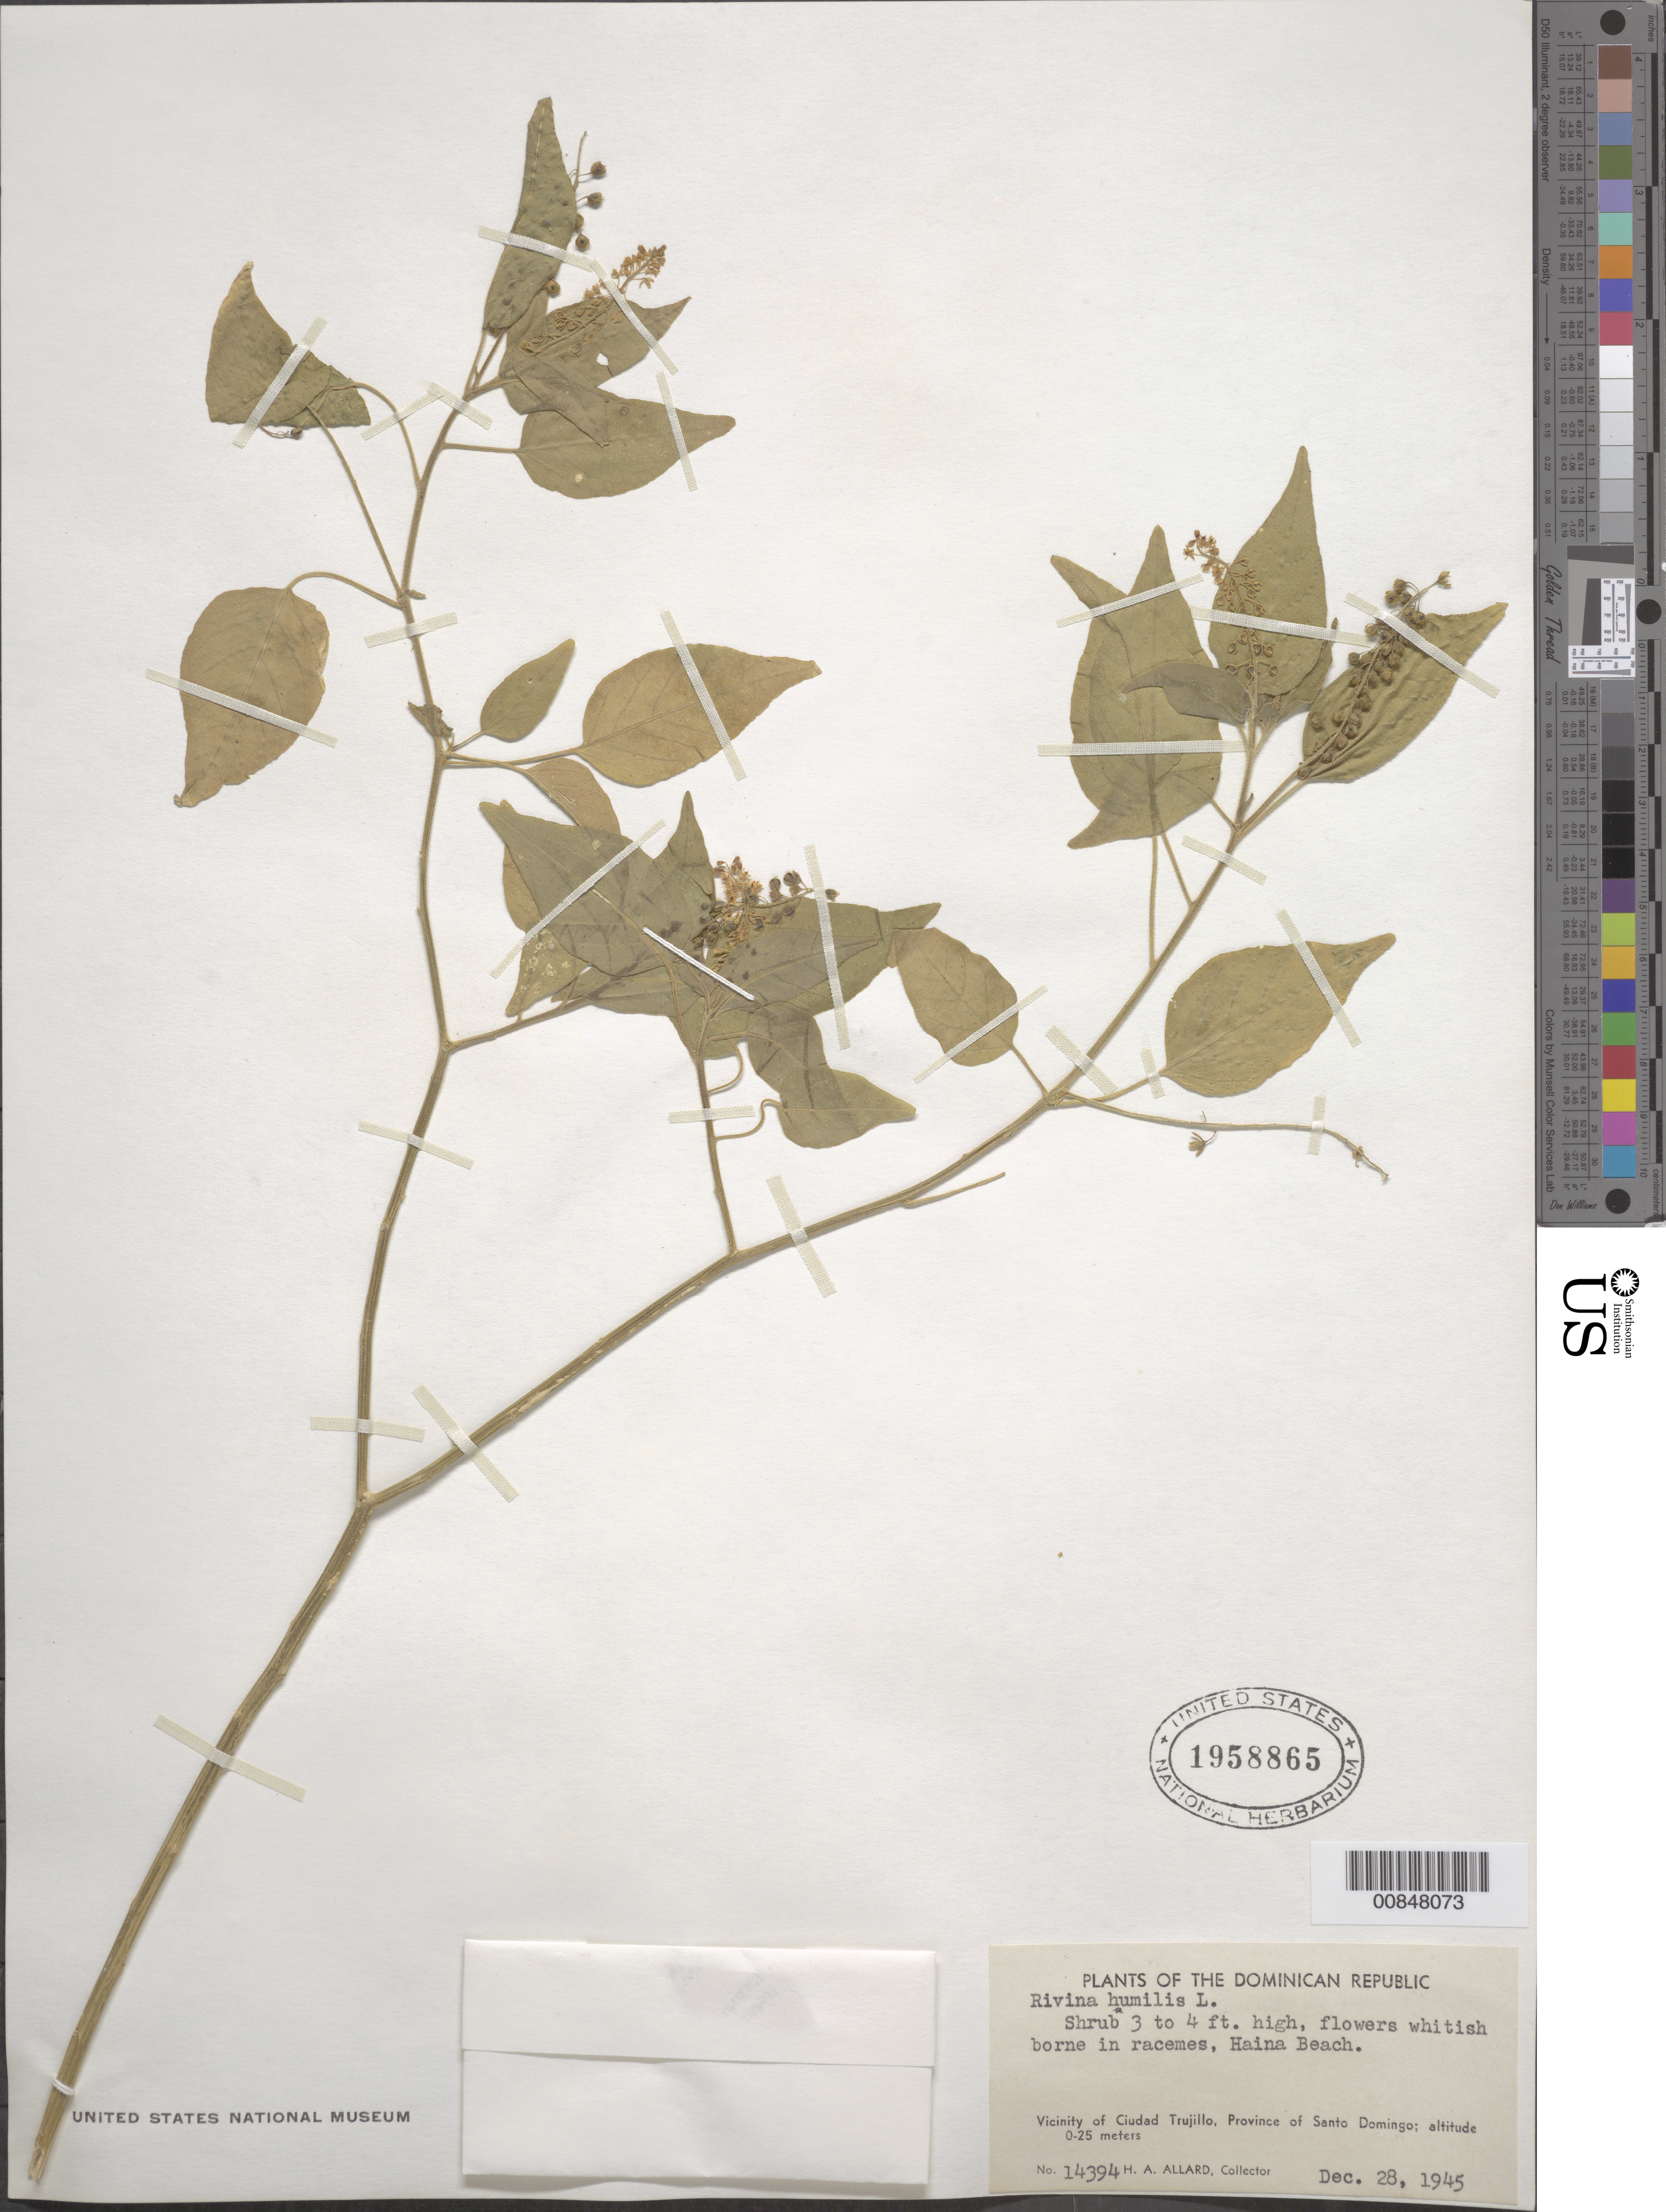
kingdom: Plantae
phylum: Tracheophyta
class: Magnoliopsida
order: Caryophyllales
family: Phytolaccaceae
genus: Rivina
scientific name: Rivina humilis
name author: L.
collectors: H. A. Allard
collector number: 14394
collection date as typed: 28 Dec 1945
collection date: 1945-12-28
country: Dominican Republic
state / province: Distrito Nacional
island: Hispaniola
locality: Vicinity of Ciudad Trujillo, Province of Santo Domingo (obsolete). Haina Beach.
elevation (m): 0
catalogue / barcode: US 1958865